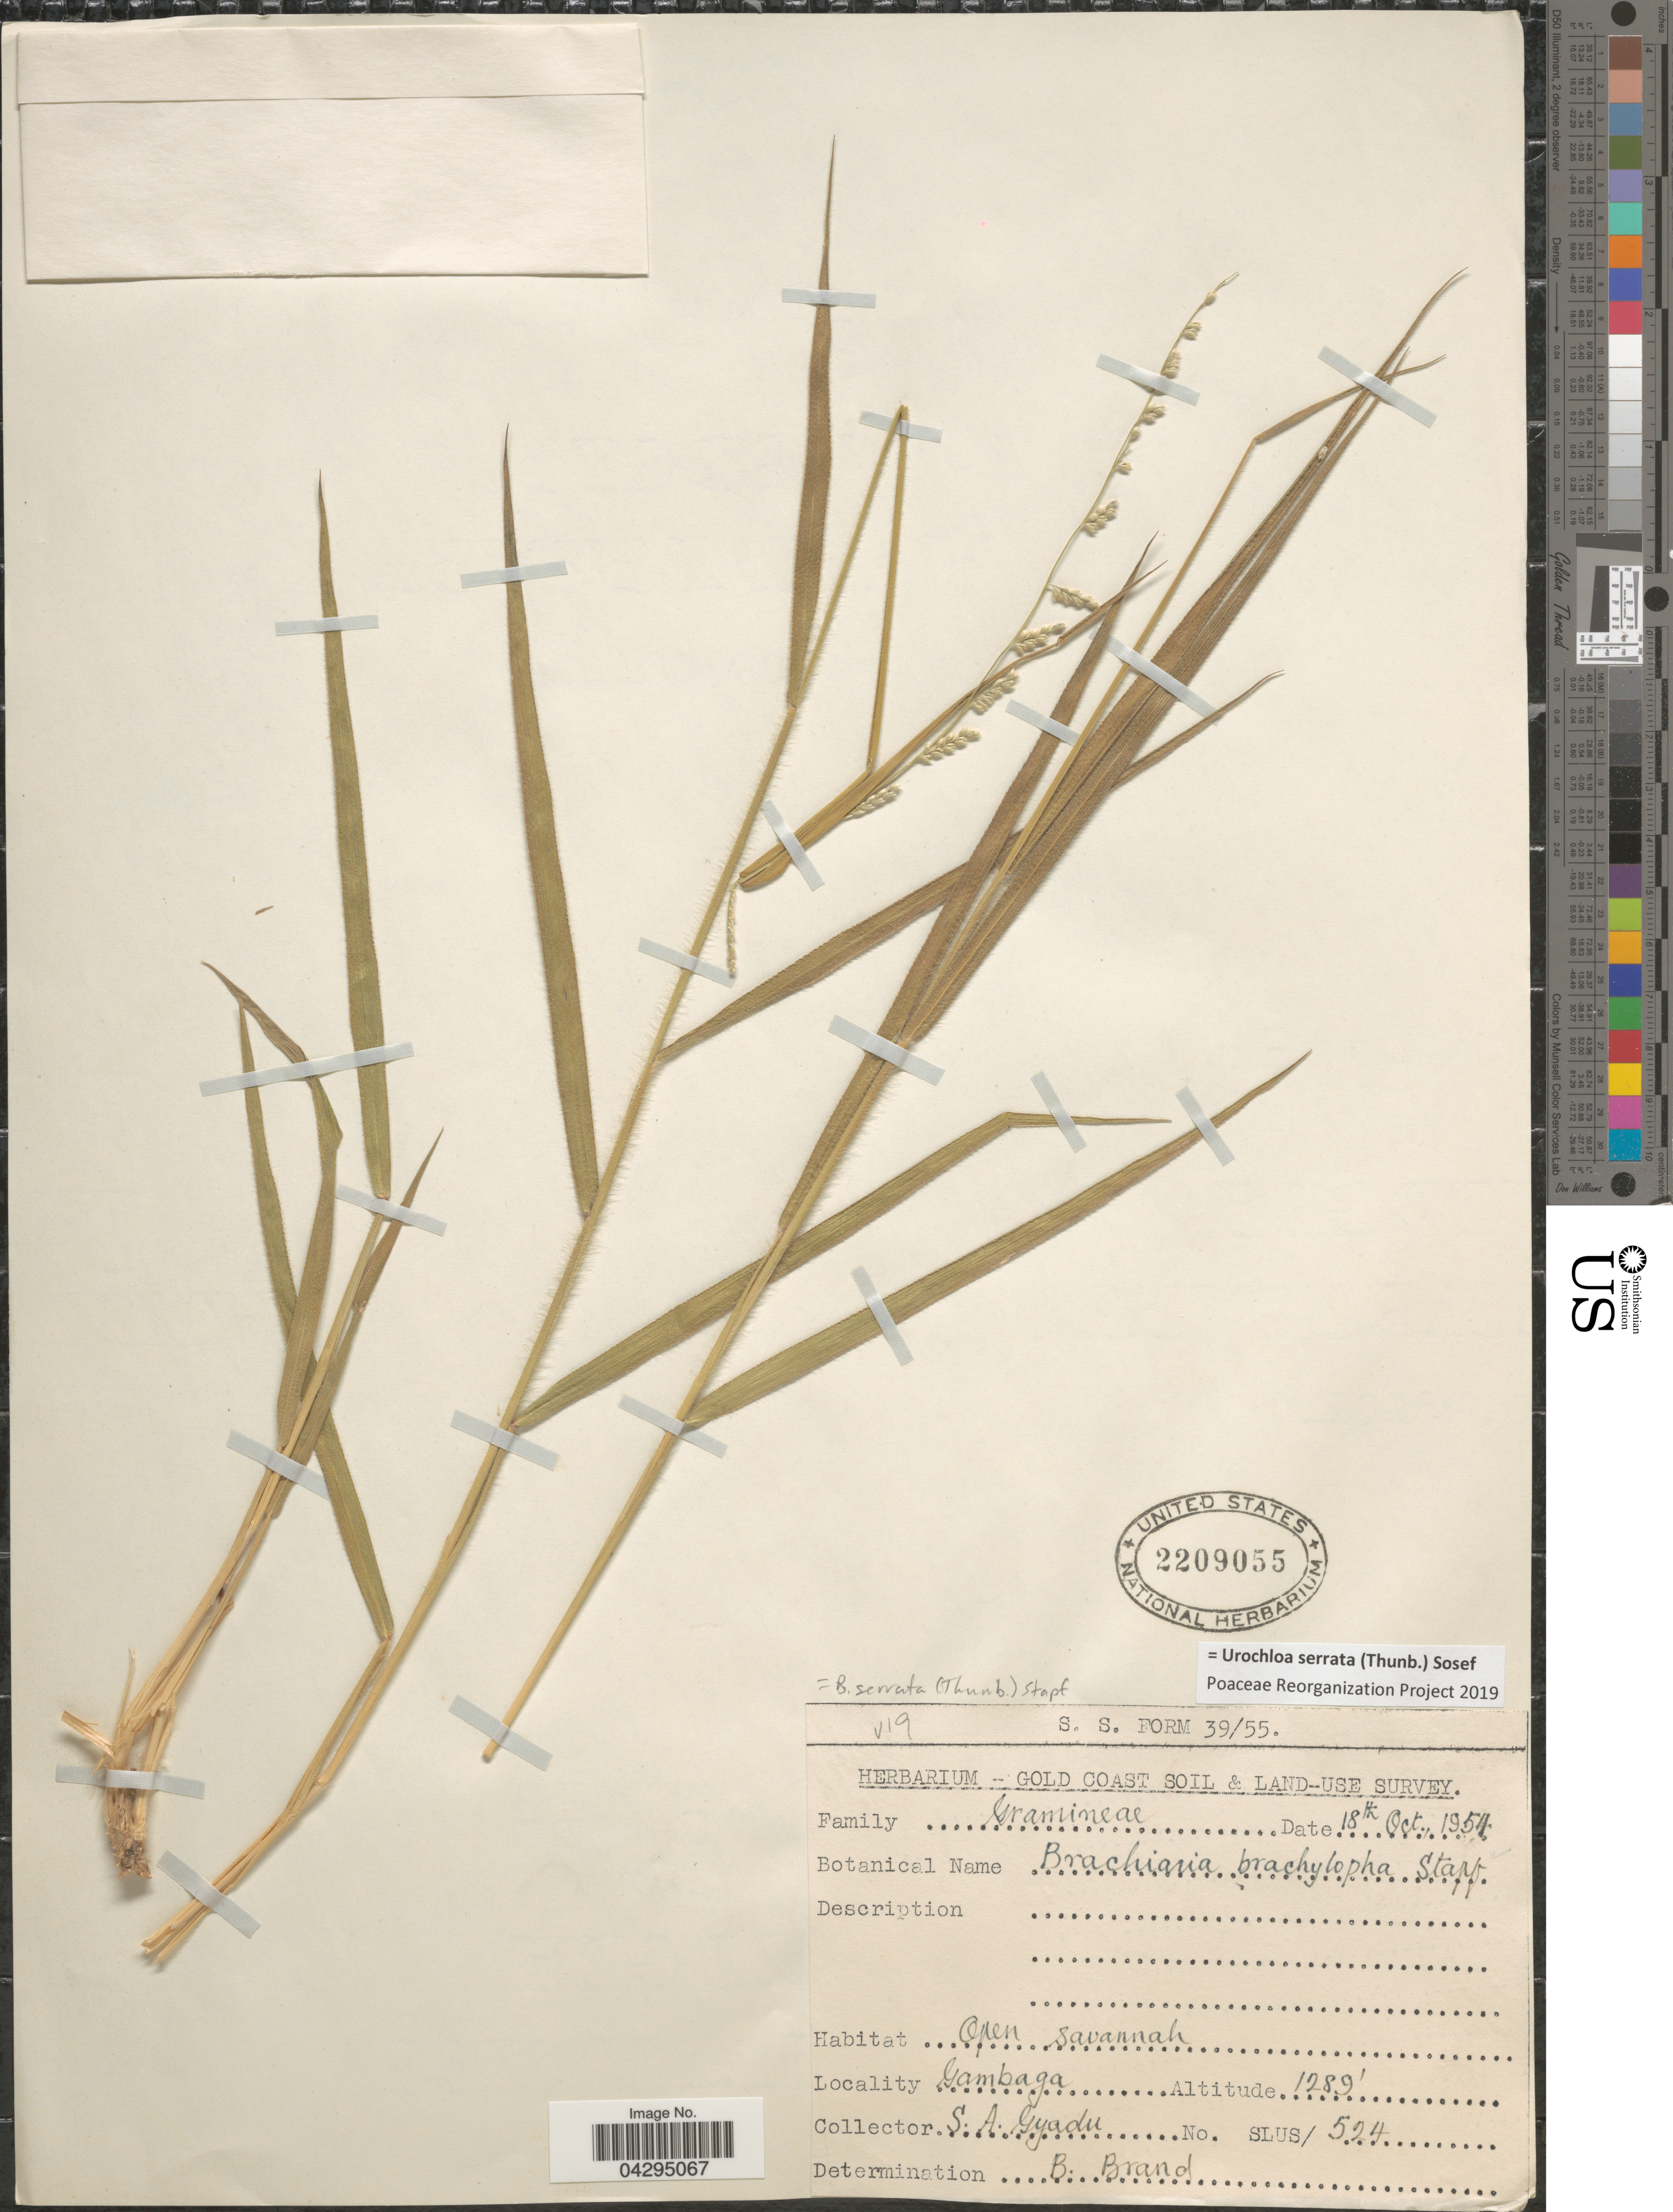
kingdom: Plantae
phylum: Tracheophyta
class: Liliopsida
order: Poales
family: Poaceae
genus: Urochloa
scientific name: Urochloa serrata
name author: (Thunb.) Sosef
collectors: S. Gyadu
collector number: SLUS/524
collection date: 1954-10-18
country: Ghana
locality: Gold Coast Soil & Land-Use Survey. Open savannah. Gambaga.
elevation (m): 393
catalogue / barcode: US 2209055